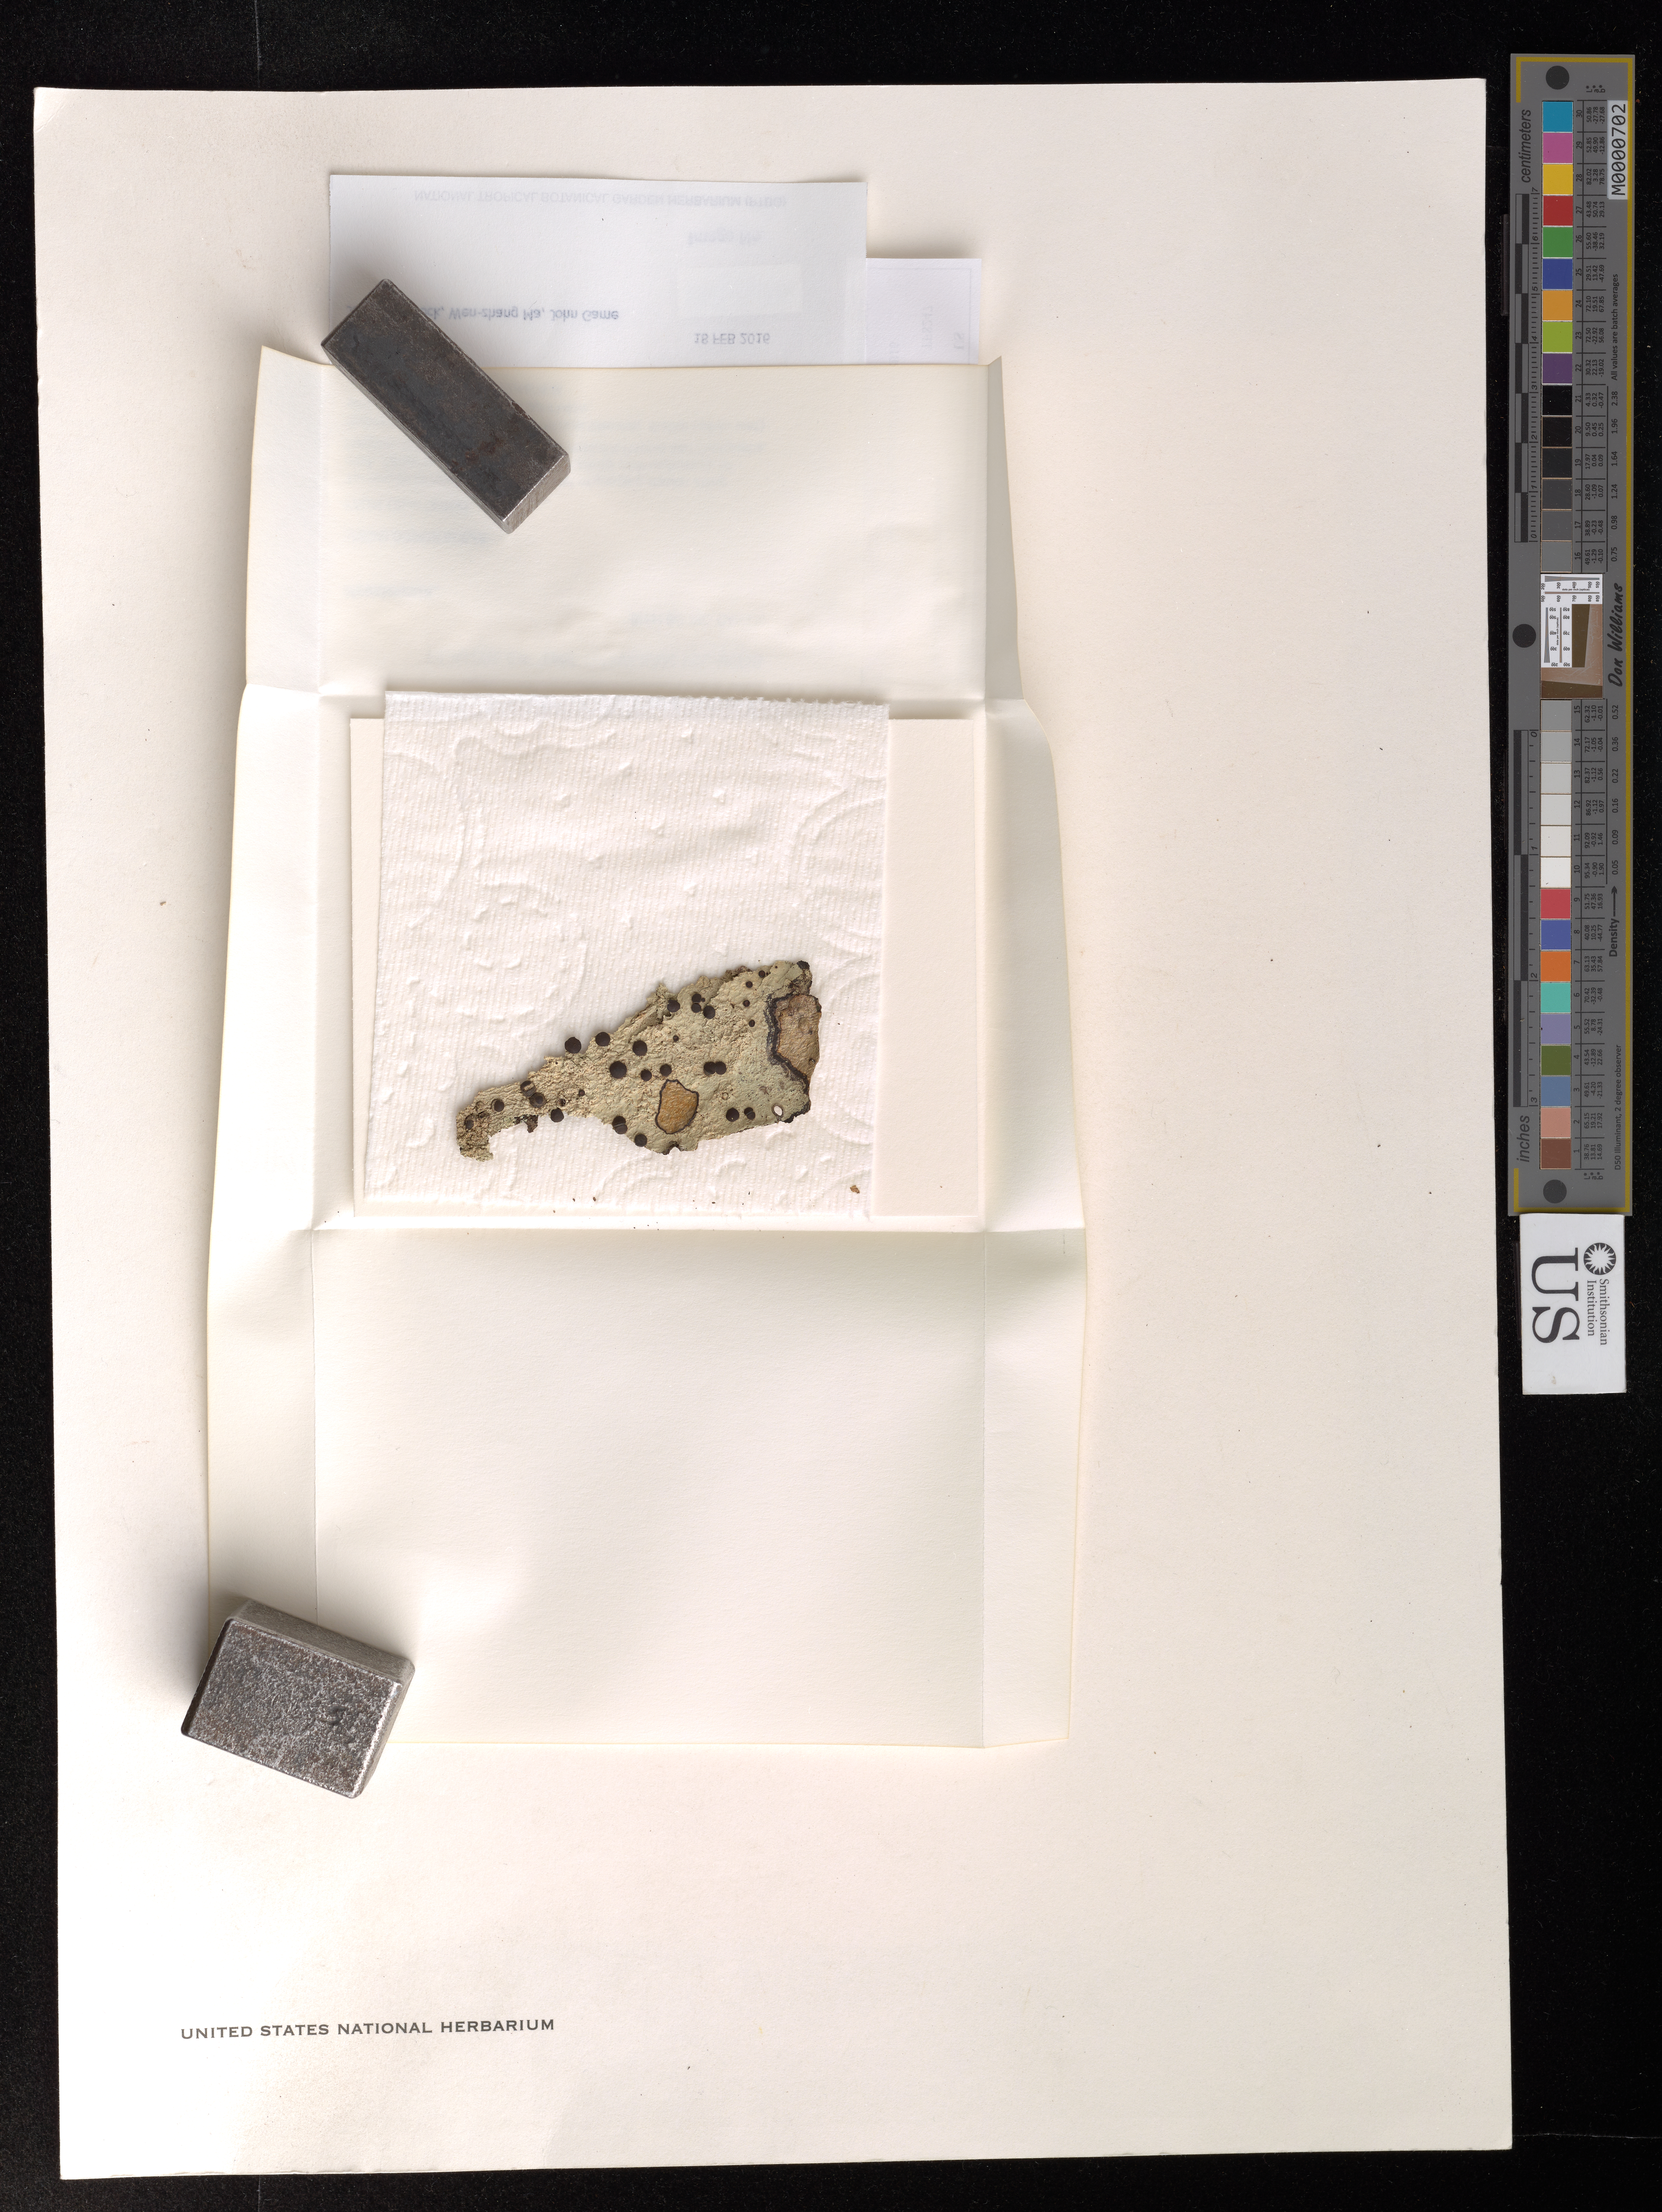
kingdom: Fungi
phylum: Ascomycota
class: Lecanoromycetes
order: Teloschistales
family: Megalosporaceae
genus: Megalospora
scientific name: Megalospora sulphurata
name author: Meyen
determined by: Smith, C. W.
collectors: T. W. Flynn, J. R. Shevock, W. Ma & J. Game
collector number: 8247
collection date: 2016-02-18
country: United States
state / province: Hawaii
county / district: Kauai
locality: Kauai Lihue District. Terminous of road to Blue Hole, east of gauging station along ditch.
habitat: Secondary vegetation. Albizia canopy with understory of Psidium, Clidemia, Melastoma with remnant Pisonia and Freycinetia.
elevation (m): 334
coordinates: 22.062322, -159.467456